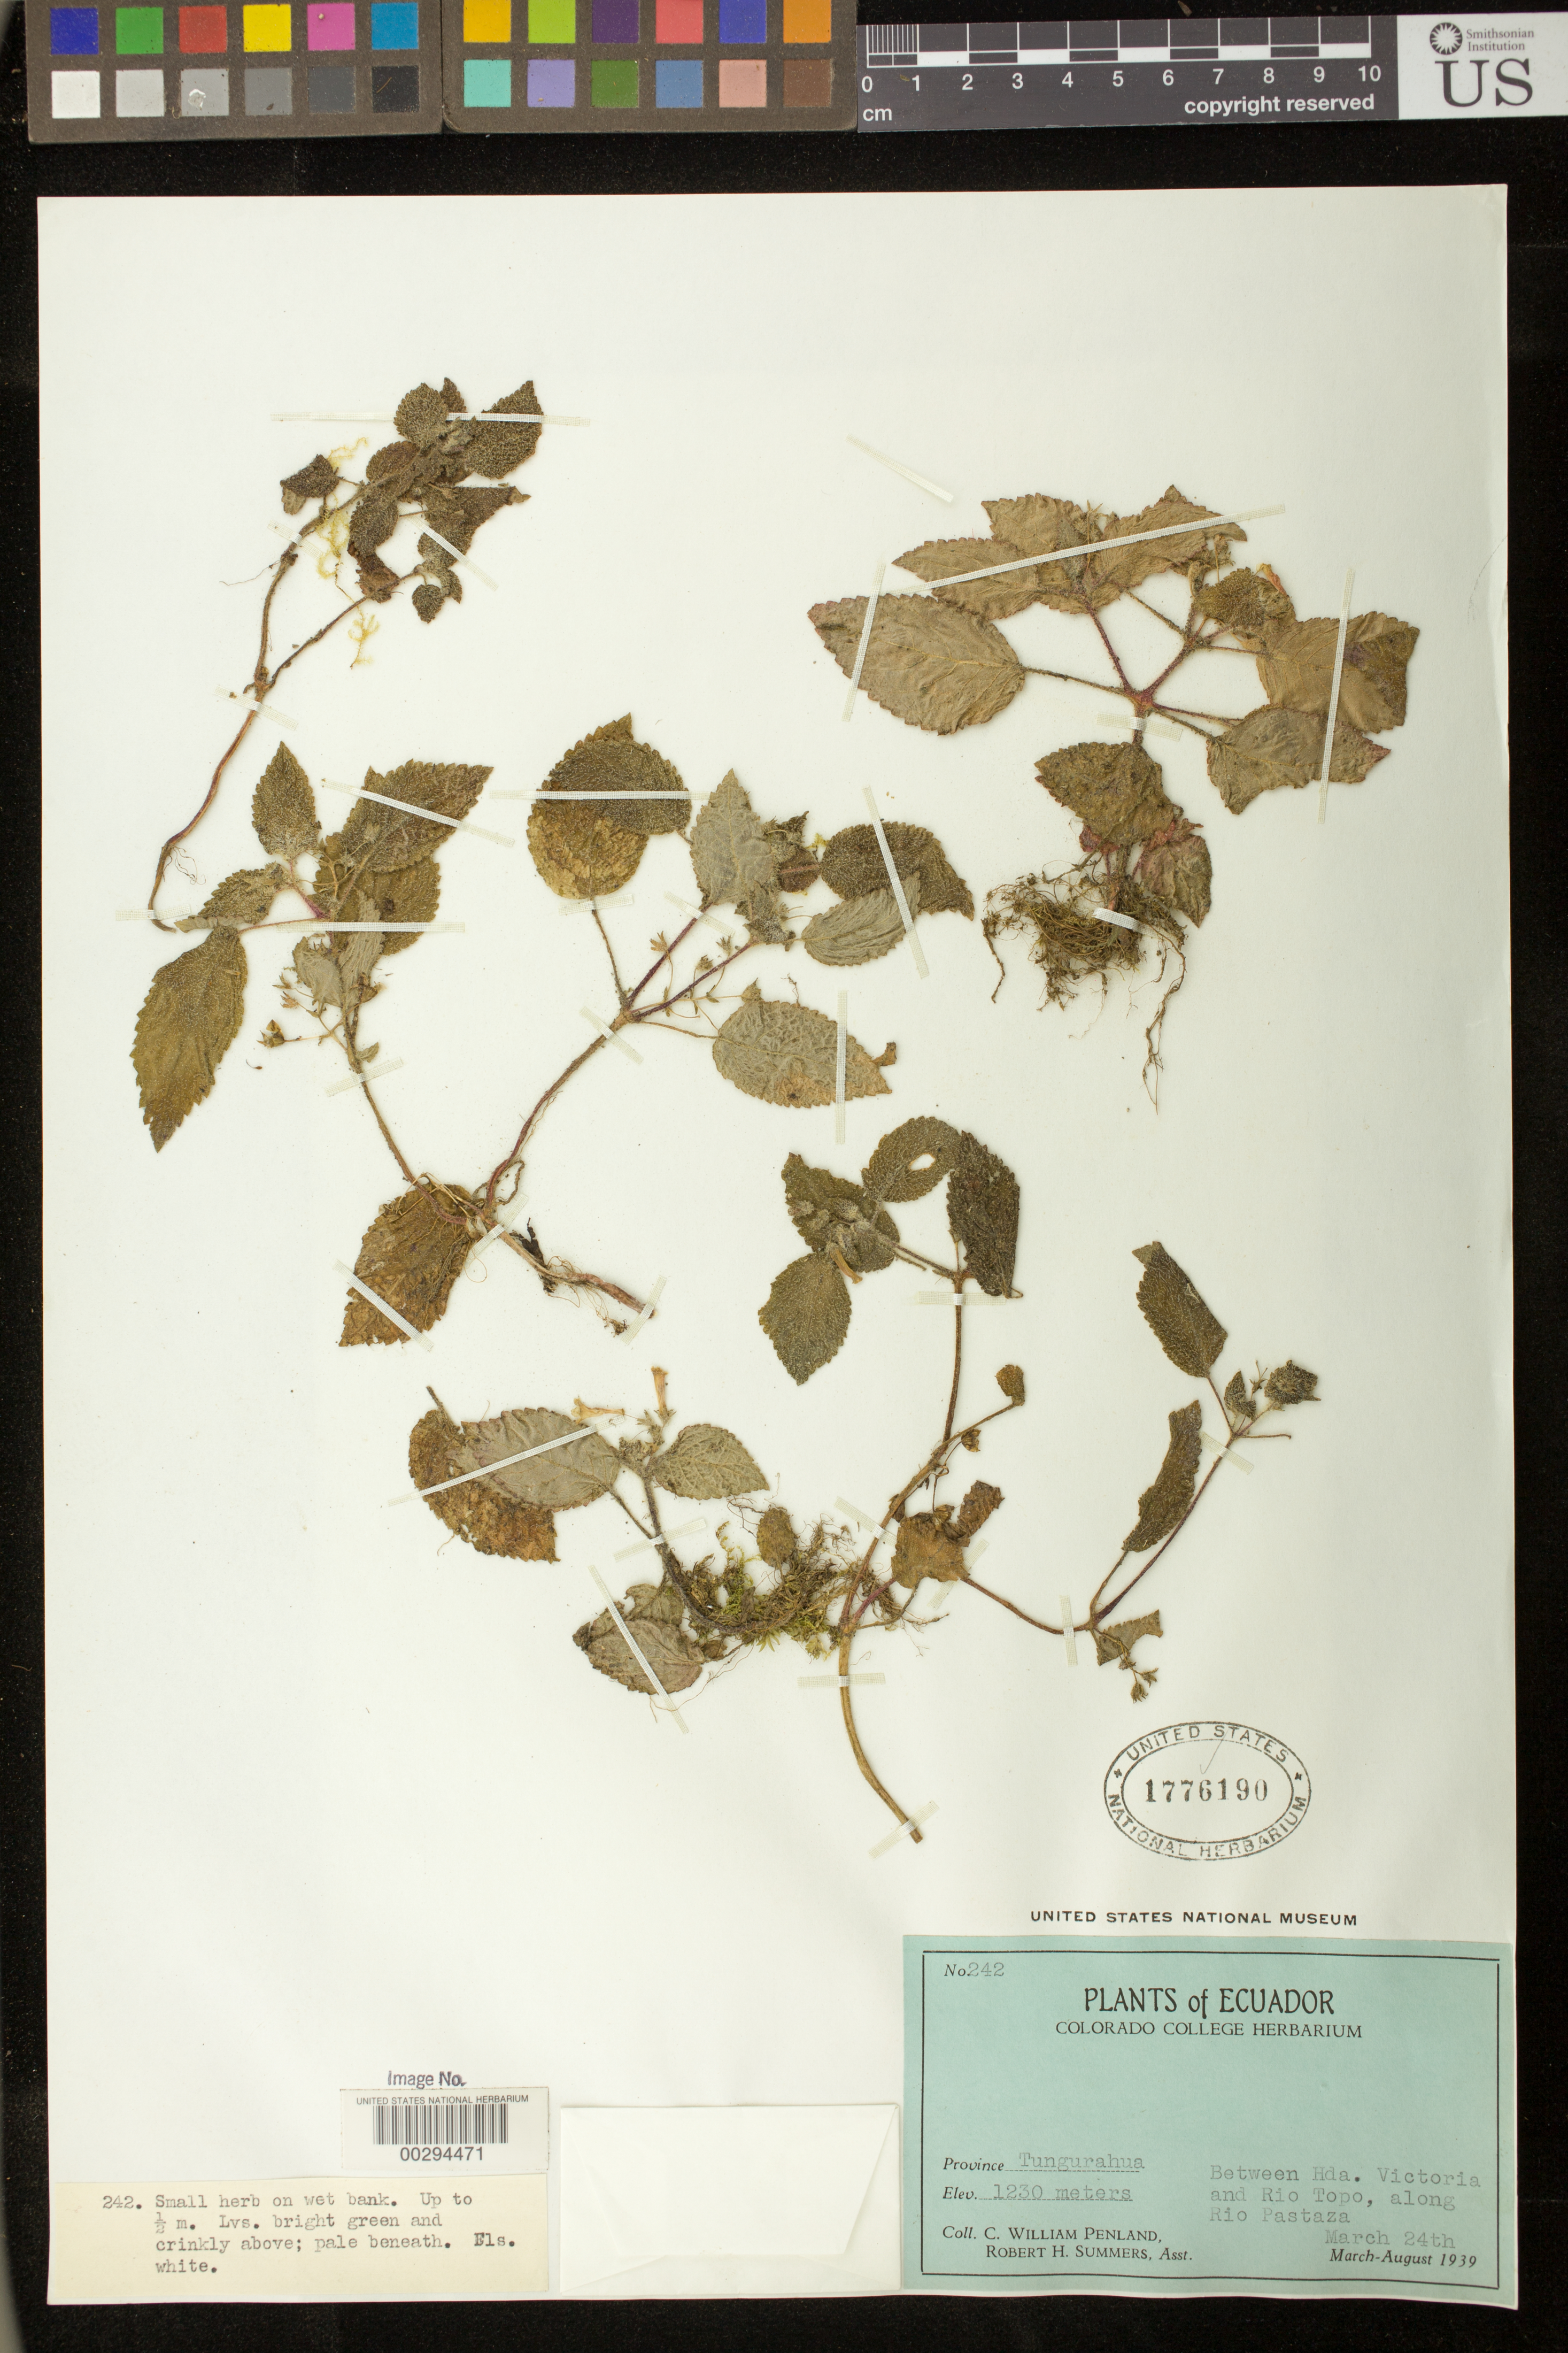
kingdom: Plantae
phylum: Tracheophyta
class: Magnoliopsida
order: Lamiales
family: Gesneriaceae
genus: Diastema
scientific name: Diastema sp.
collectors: C. W. Penland & R. Summers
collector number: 242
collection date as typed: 24 Mar 1939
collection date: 1939-03-24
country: Ecuador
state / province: Tungurahua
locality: Between Hda. Victoria and Rio Topo, along Rio Pastaza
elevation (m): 1230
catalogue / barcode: US 1776190